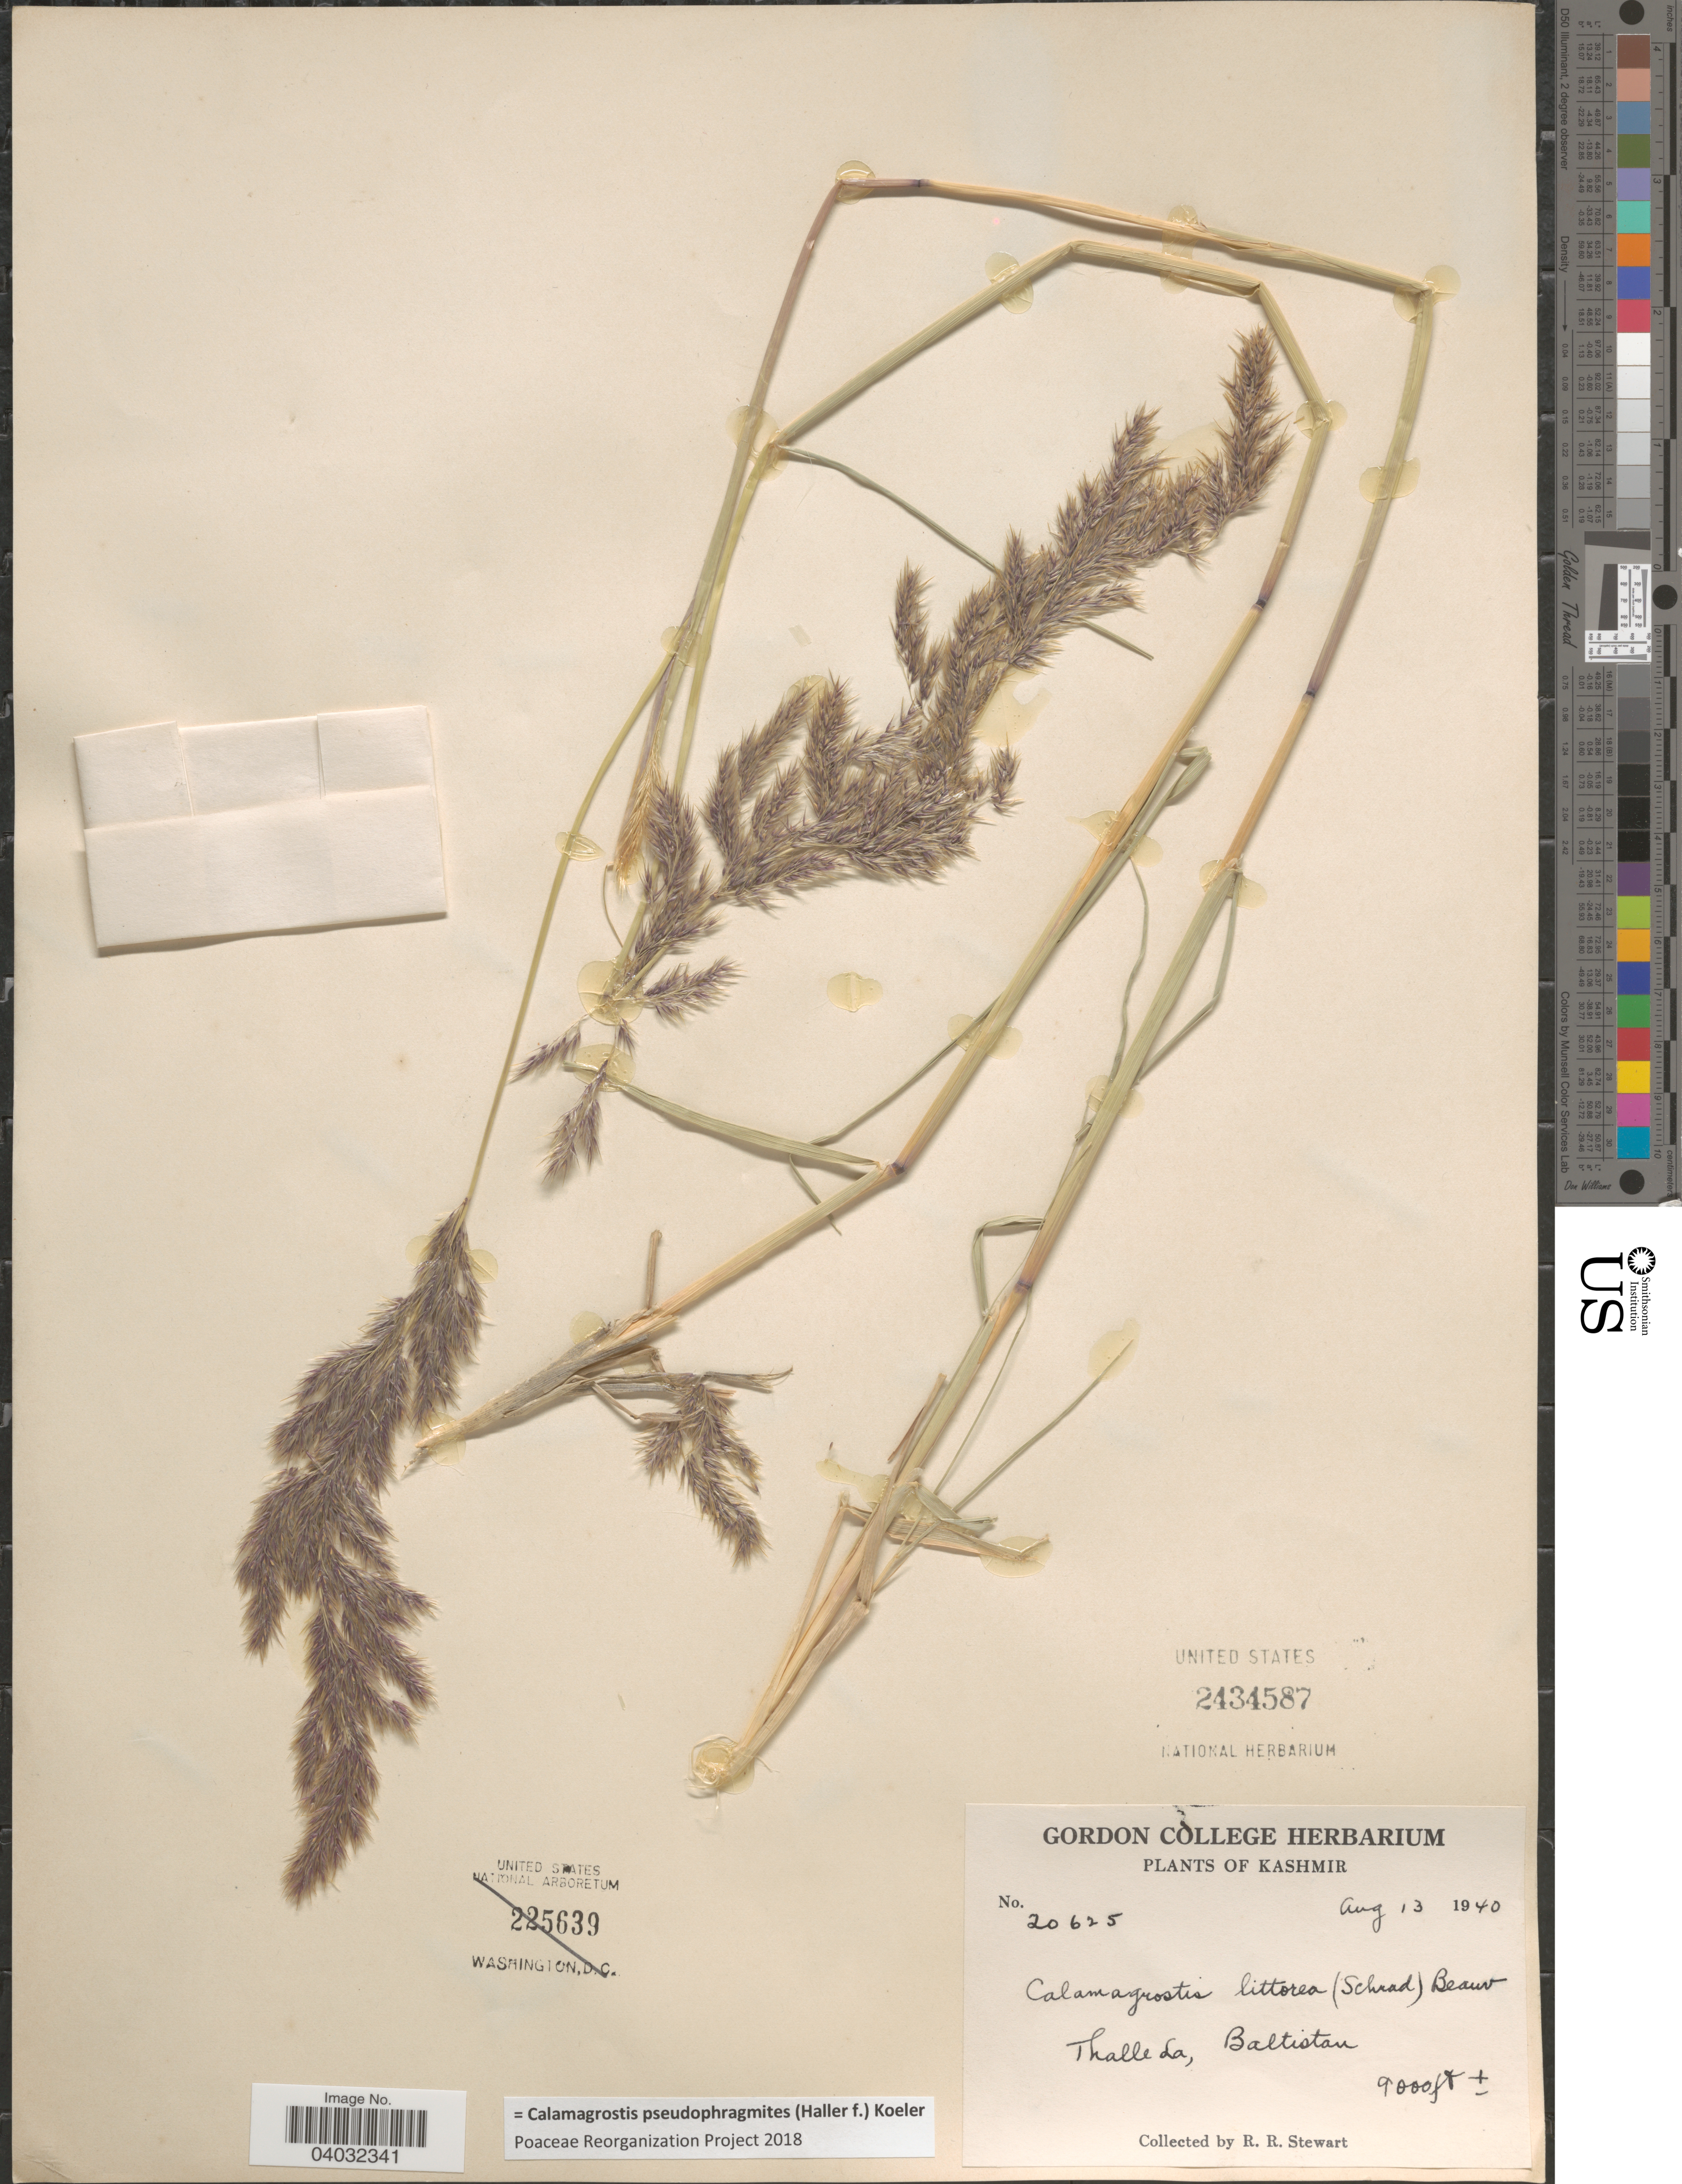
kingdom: Plantae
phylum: Tracheophyta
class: Liliopsida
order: Poales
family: Poaceae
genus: Calamagrostis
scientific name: Calamagrostis pseudophragmites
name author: (Haller f.) Koeler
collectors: R. Stewart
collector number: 20625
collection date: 1940-08-13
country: India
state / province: Jammu and Kashmir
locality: Kashmir. Thalle La, Baltistan.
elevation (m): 2743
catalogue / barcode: US 2434587